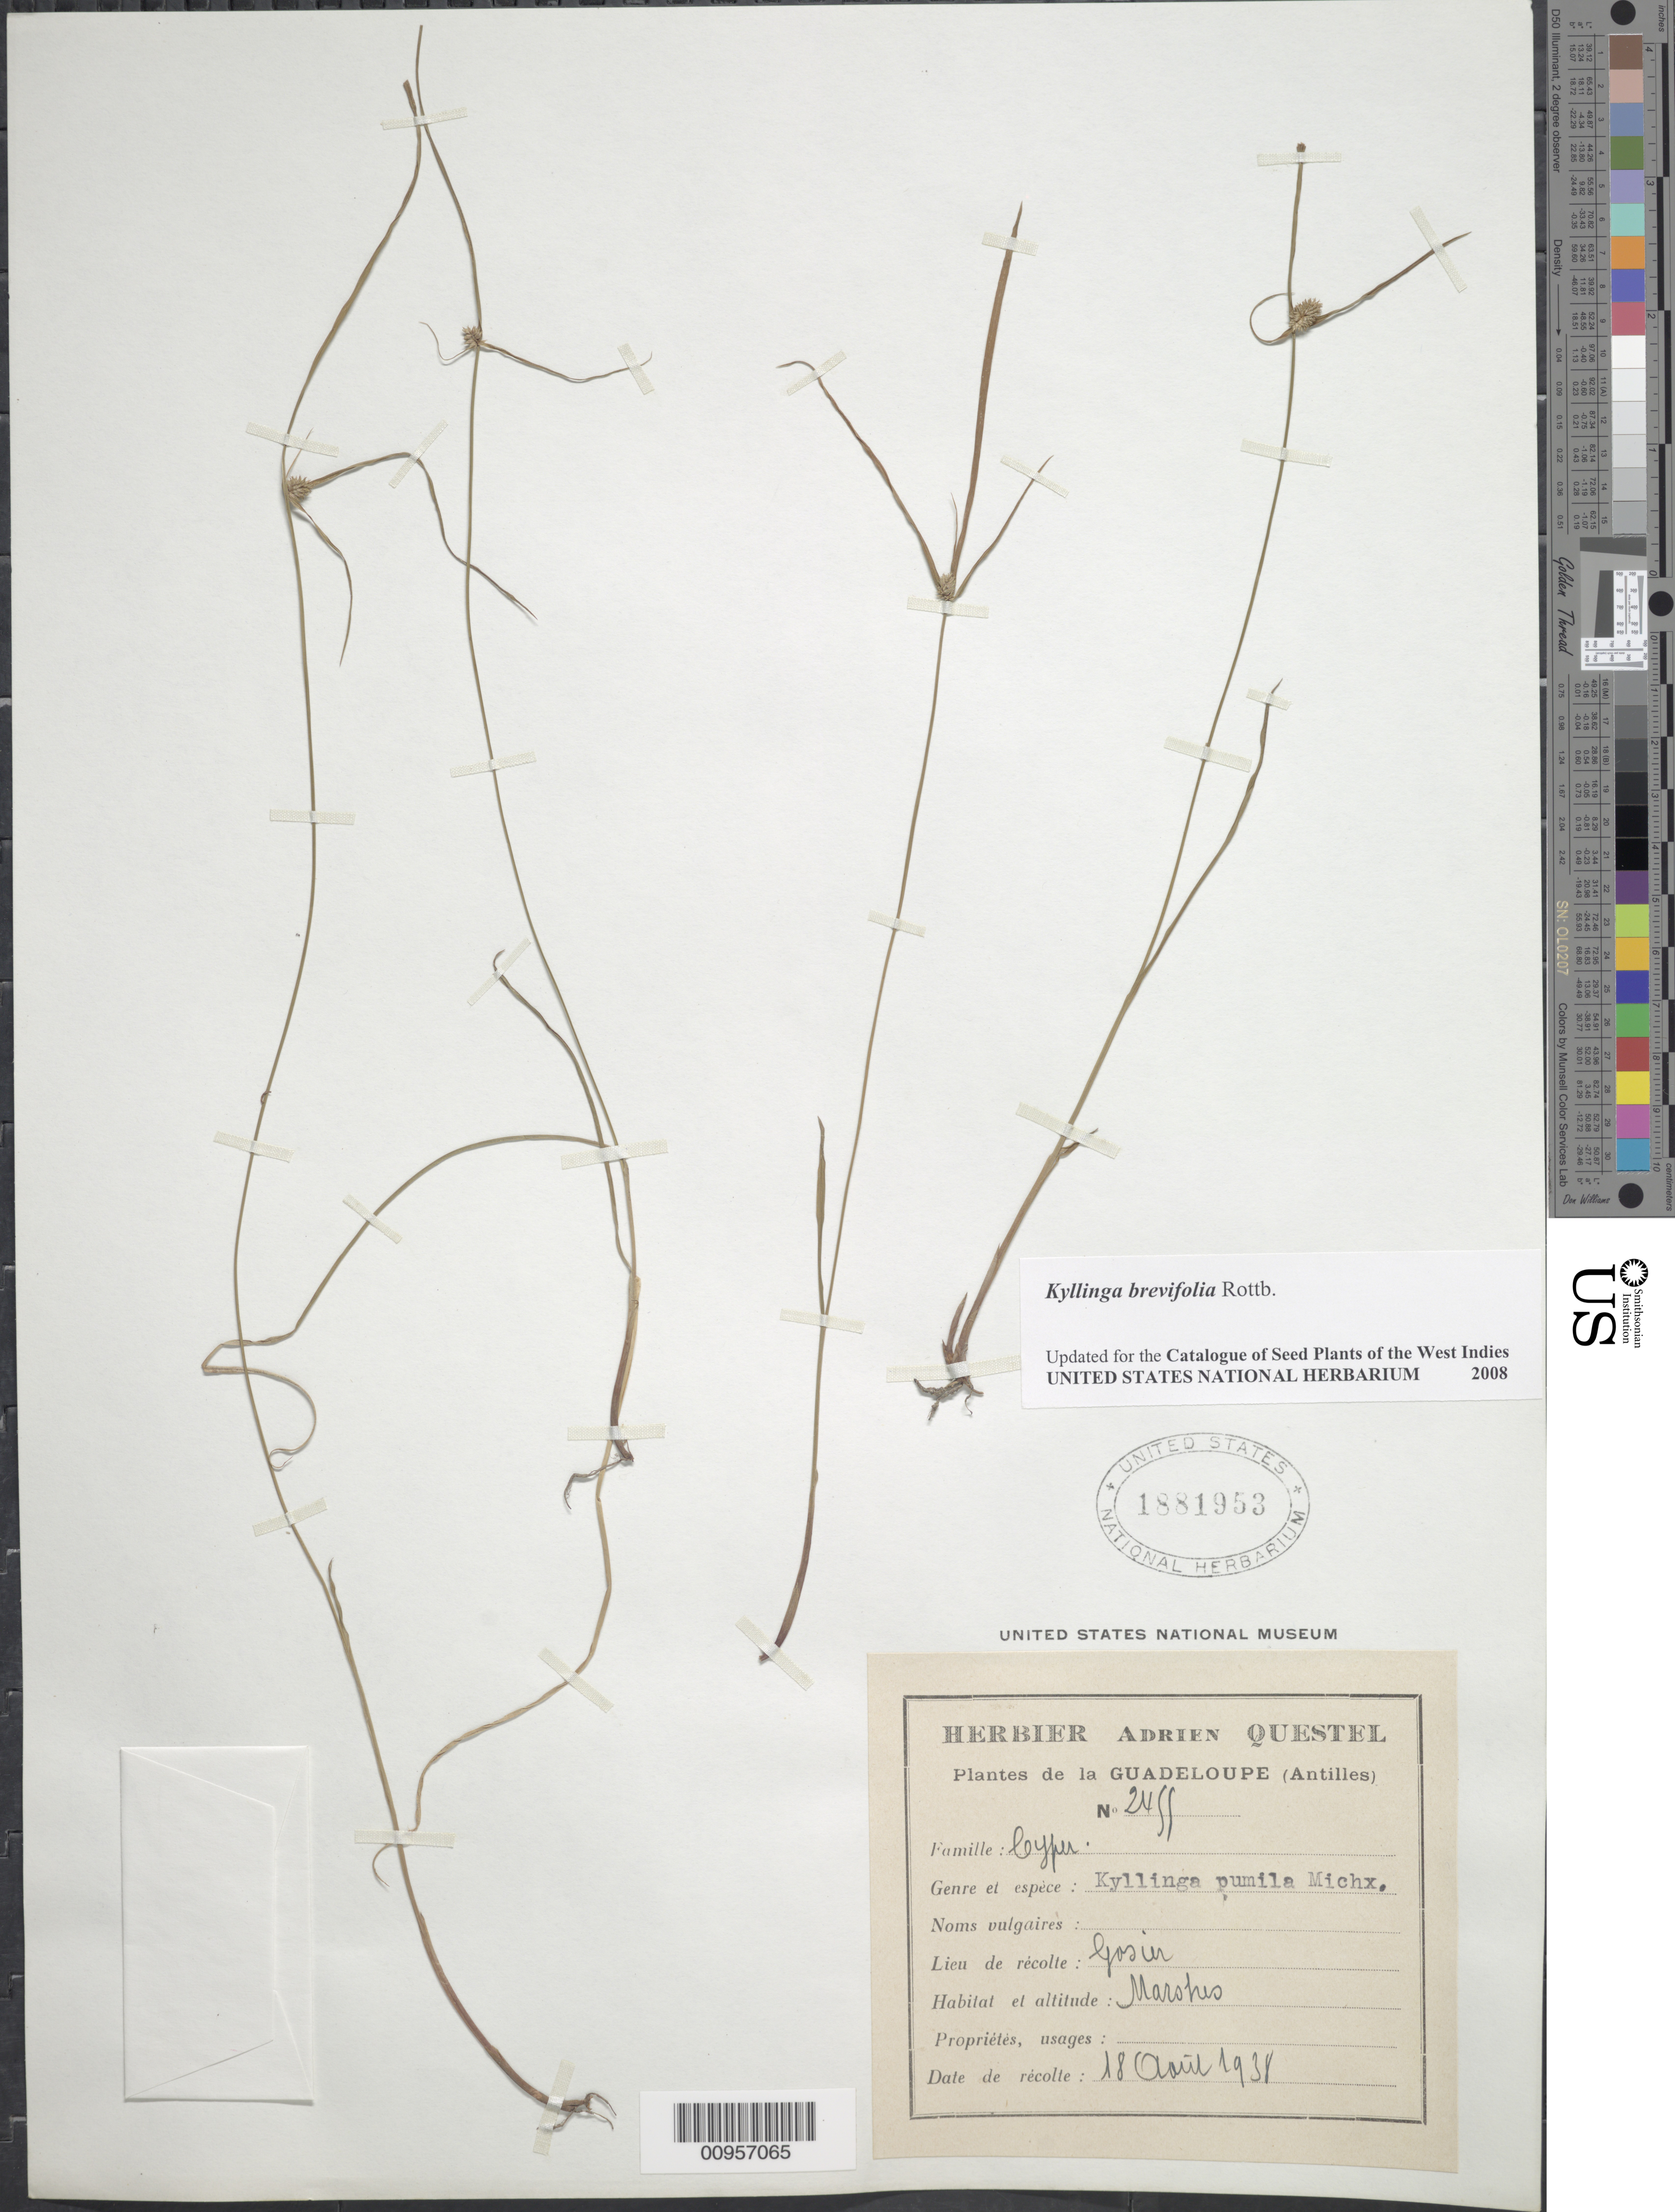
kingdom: Plantae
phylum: Tracheophyta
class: Liliopsida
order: Poales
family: Cyperaceae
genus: Cyperus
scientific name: Cyperus brevifolius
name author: (Rottb.) Hassk.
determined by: Strong, M. T., (US), Smithsonian Institution - National Museum of Natural History (UNITED STATES)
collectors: A. Questel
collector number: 2455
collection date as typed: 18 Aug 1938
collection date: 1938-08-18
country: Guadeloupe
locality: Gosier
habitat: Marshes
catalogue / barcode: US 1881953